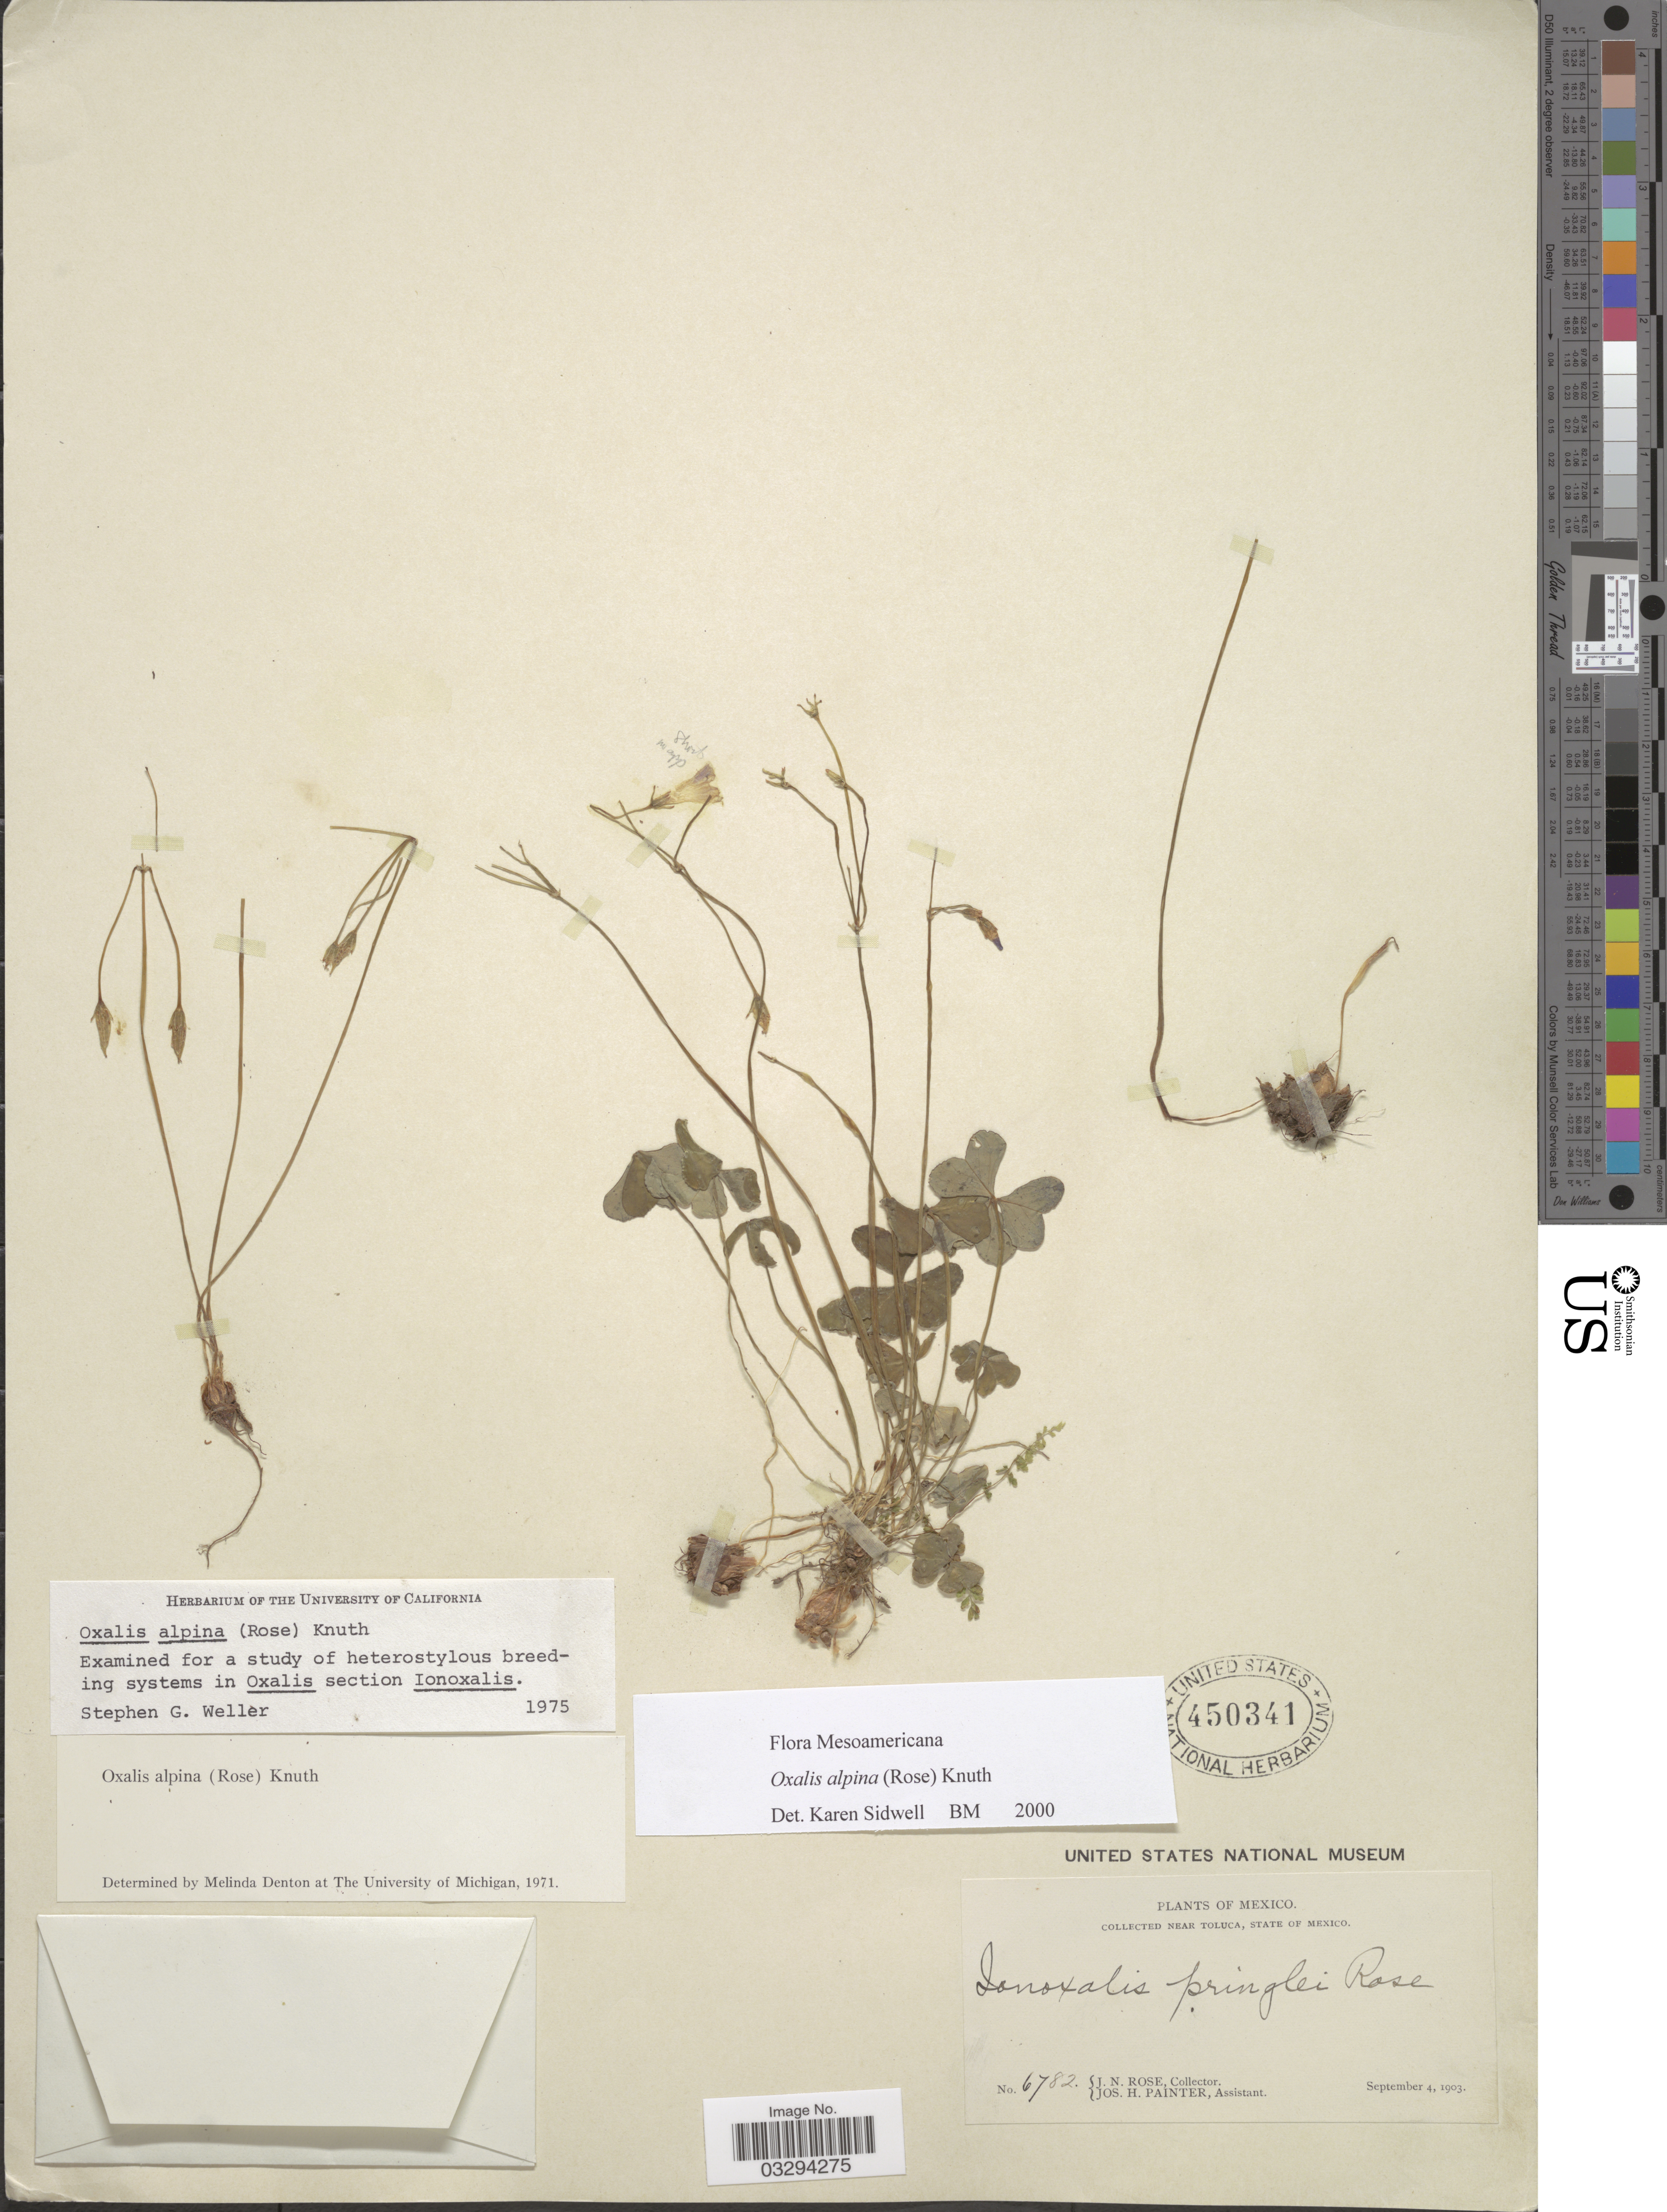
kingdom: Plantae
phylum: Tracheophyta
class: Magnoliopsida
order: Oxalidales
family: Oxalidaceae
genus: Oxalis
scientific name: Oxalis alpina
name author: (Rose) R. Knuth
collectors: J. N. Rose & J. H. Painter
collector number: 6782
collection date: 1903-09-04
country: Mexico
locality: Near Toluca.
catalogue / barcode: US 450341